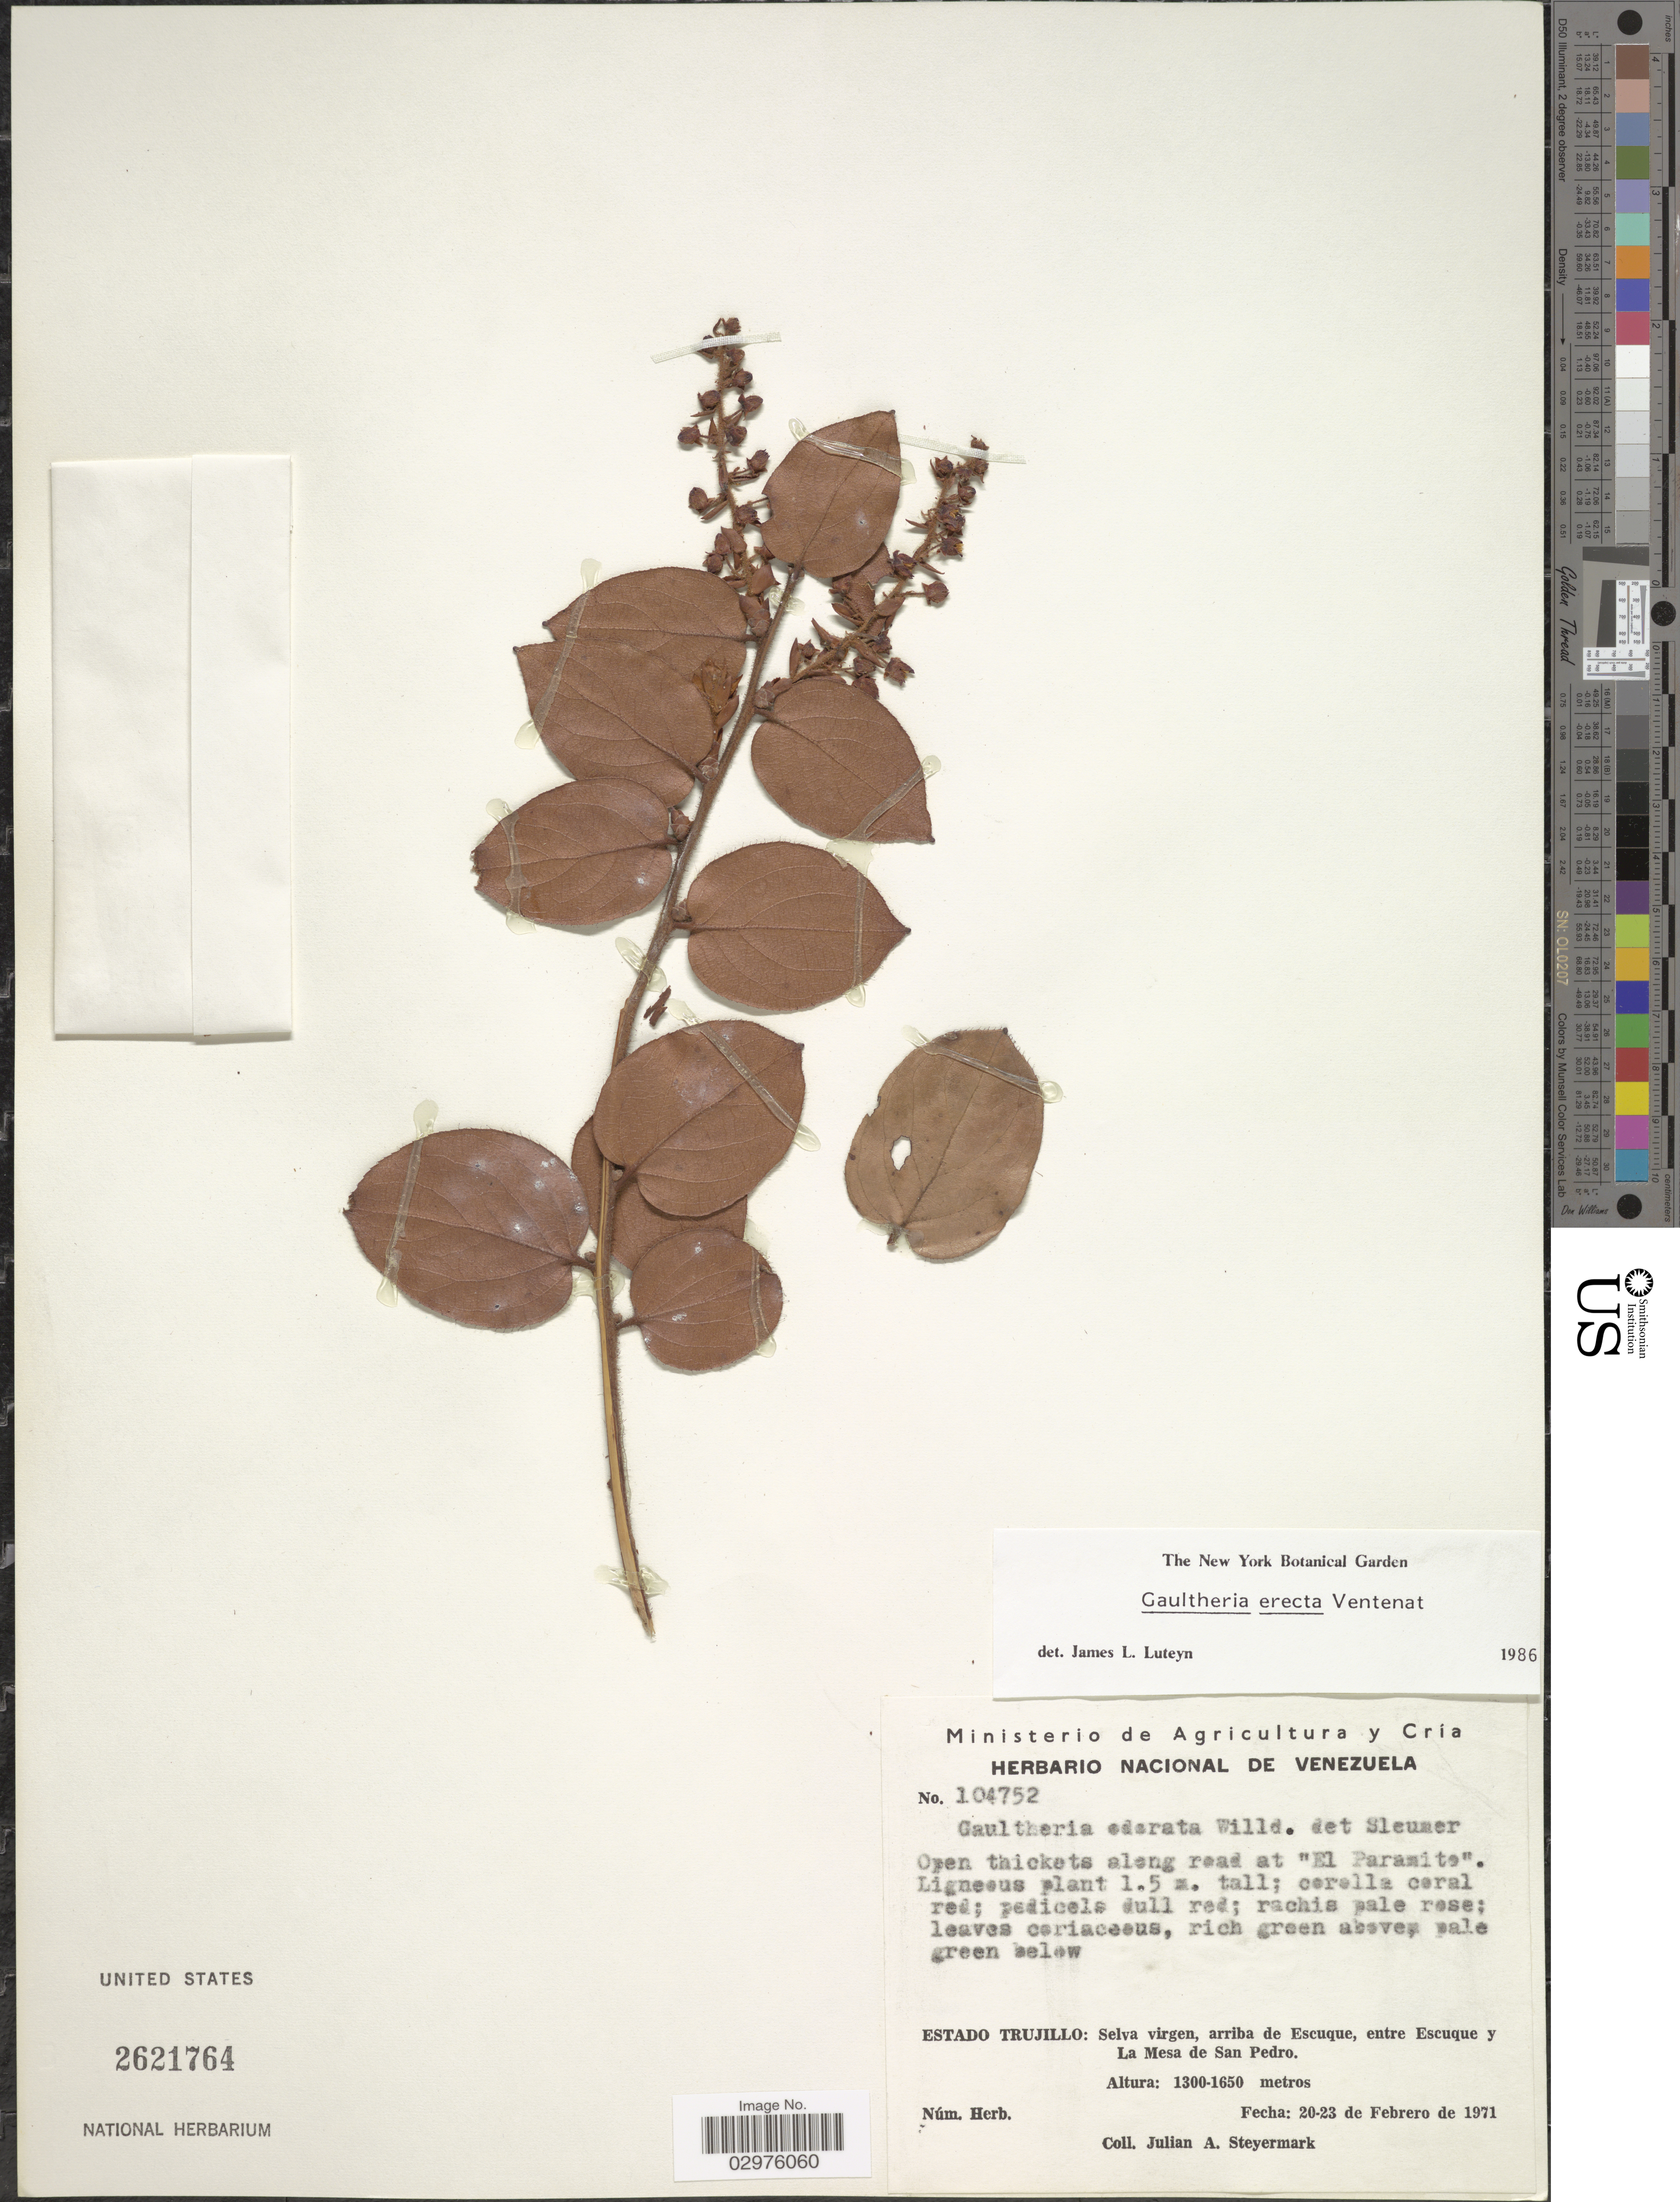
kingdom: Plantae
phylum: Tracheophyta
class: Magnoliopsida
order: Ericales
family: Ericaceae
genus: Gaultheria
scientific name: Gaultheria erecta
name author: Vent.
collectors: J. Steyermark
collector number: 104752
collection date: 1971-02-20/1971-02-23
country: Venezuela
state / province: Trujillo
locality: Estado Trujillo: Selva virgen, arriba de Escuque, entre Escuque y La Mesa de San Pedro.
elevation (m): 1300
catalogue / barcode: US 2621764